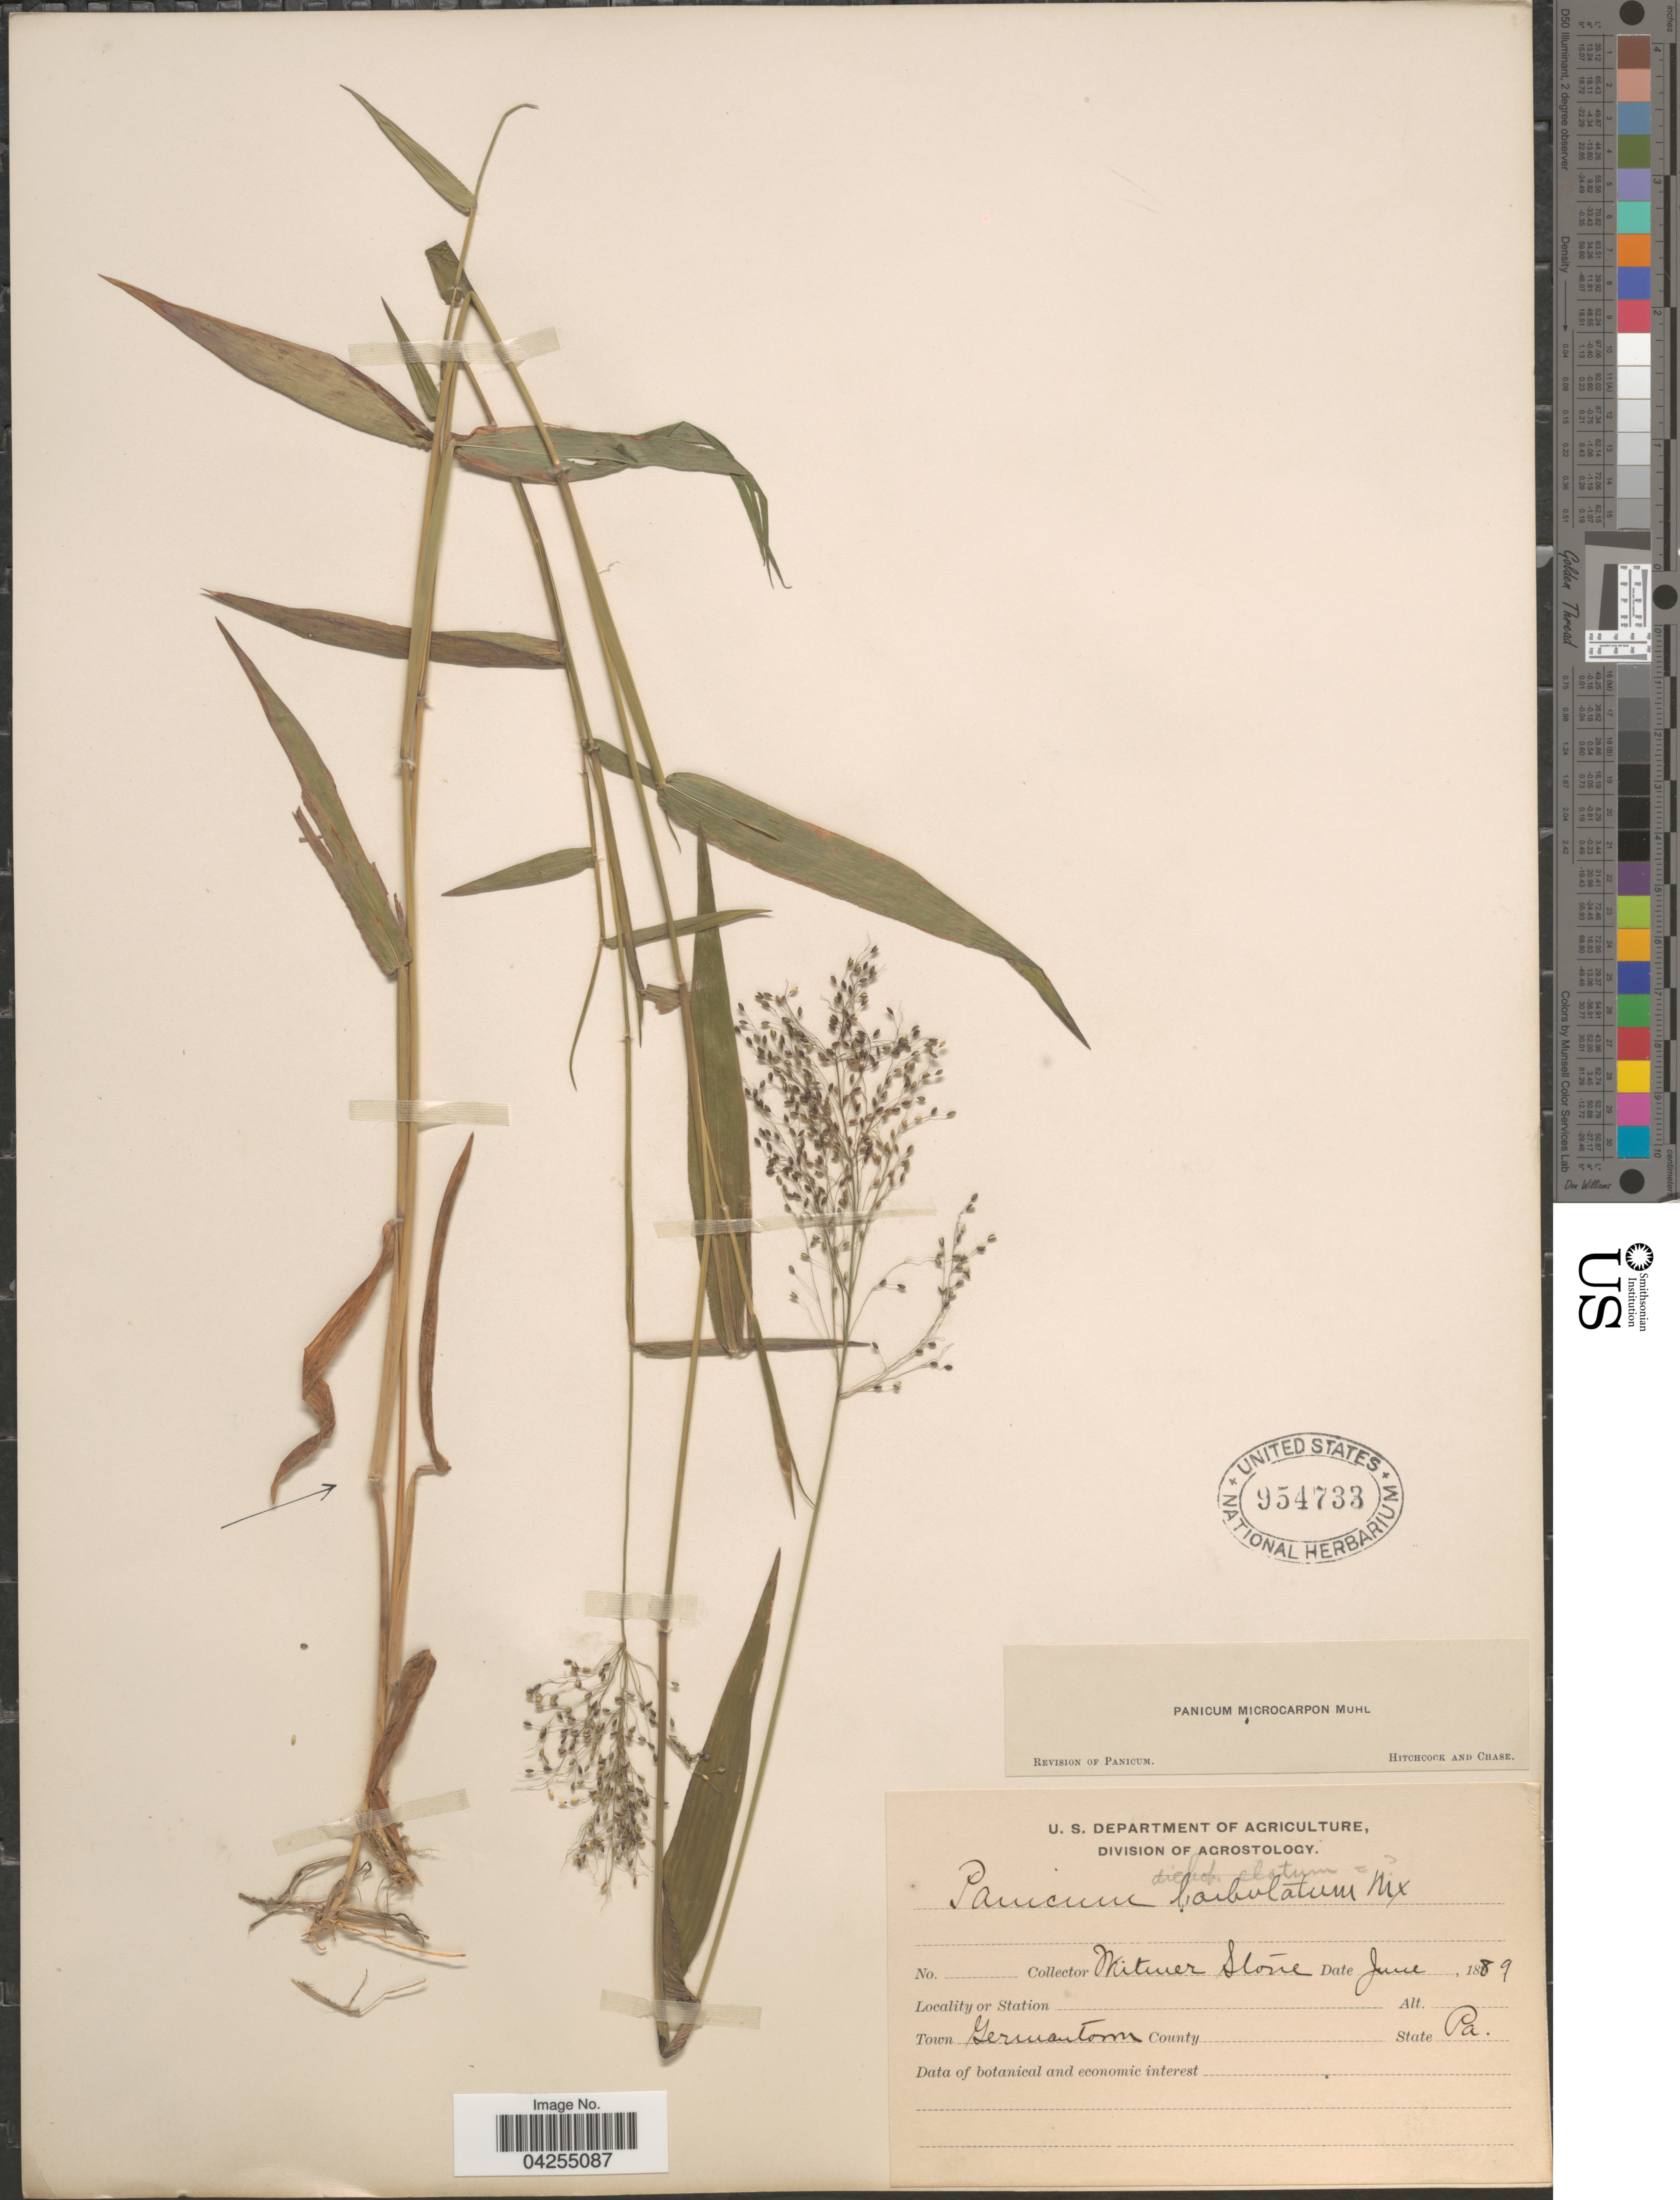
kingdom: Plantae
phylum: Tracheophyta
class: Liliopsida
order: Poales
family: Poaceae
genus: Dichanthelium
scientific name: Dichanthelium dichotomum var. dichotomum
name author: (L.) Gould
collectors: W. Stone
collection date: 1889-06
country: United States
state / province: Pennsylvania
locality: Town Germantown.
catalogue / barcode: US 954733